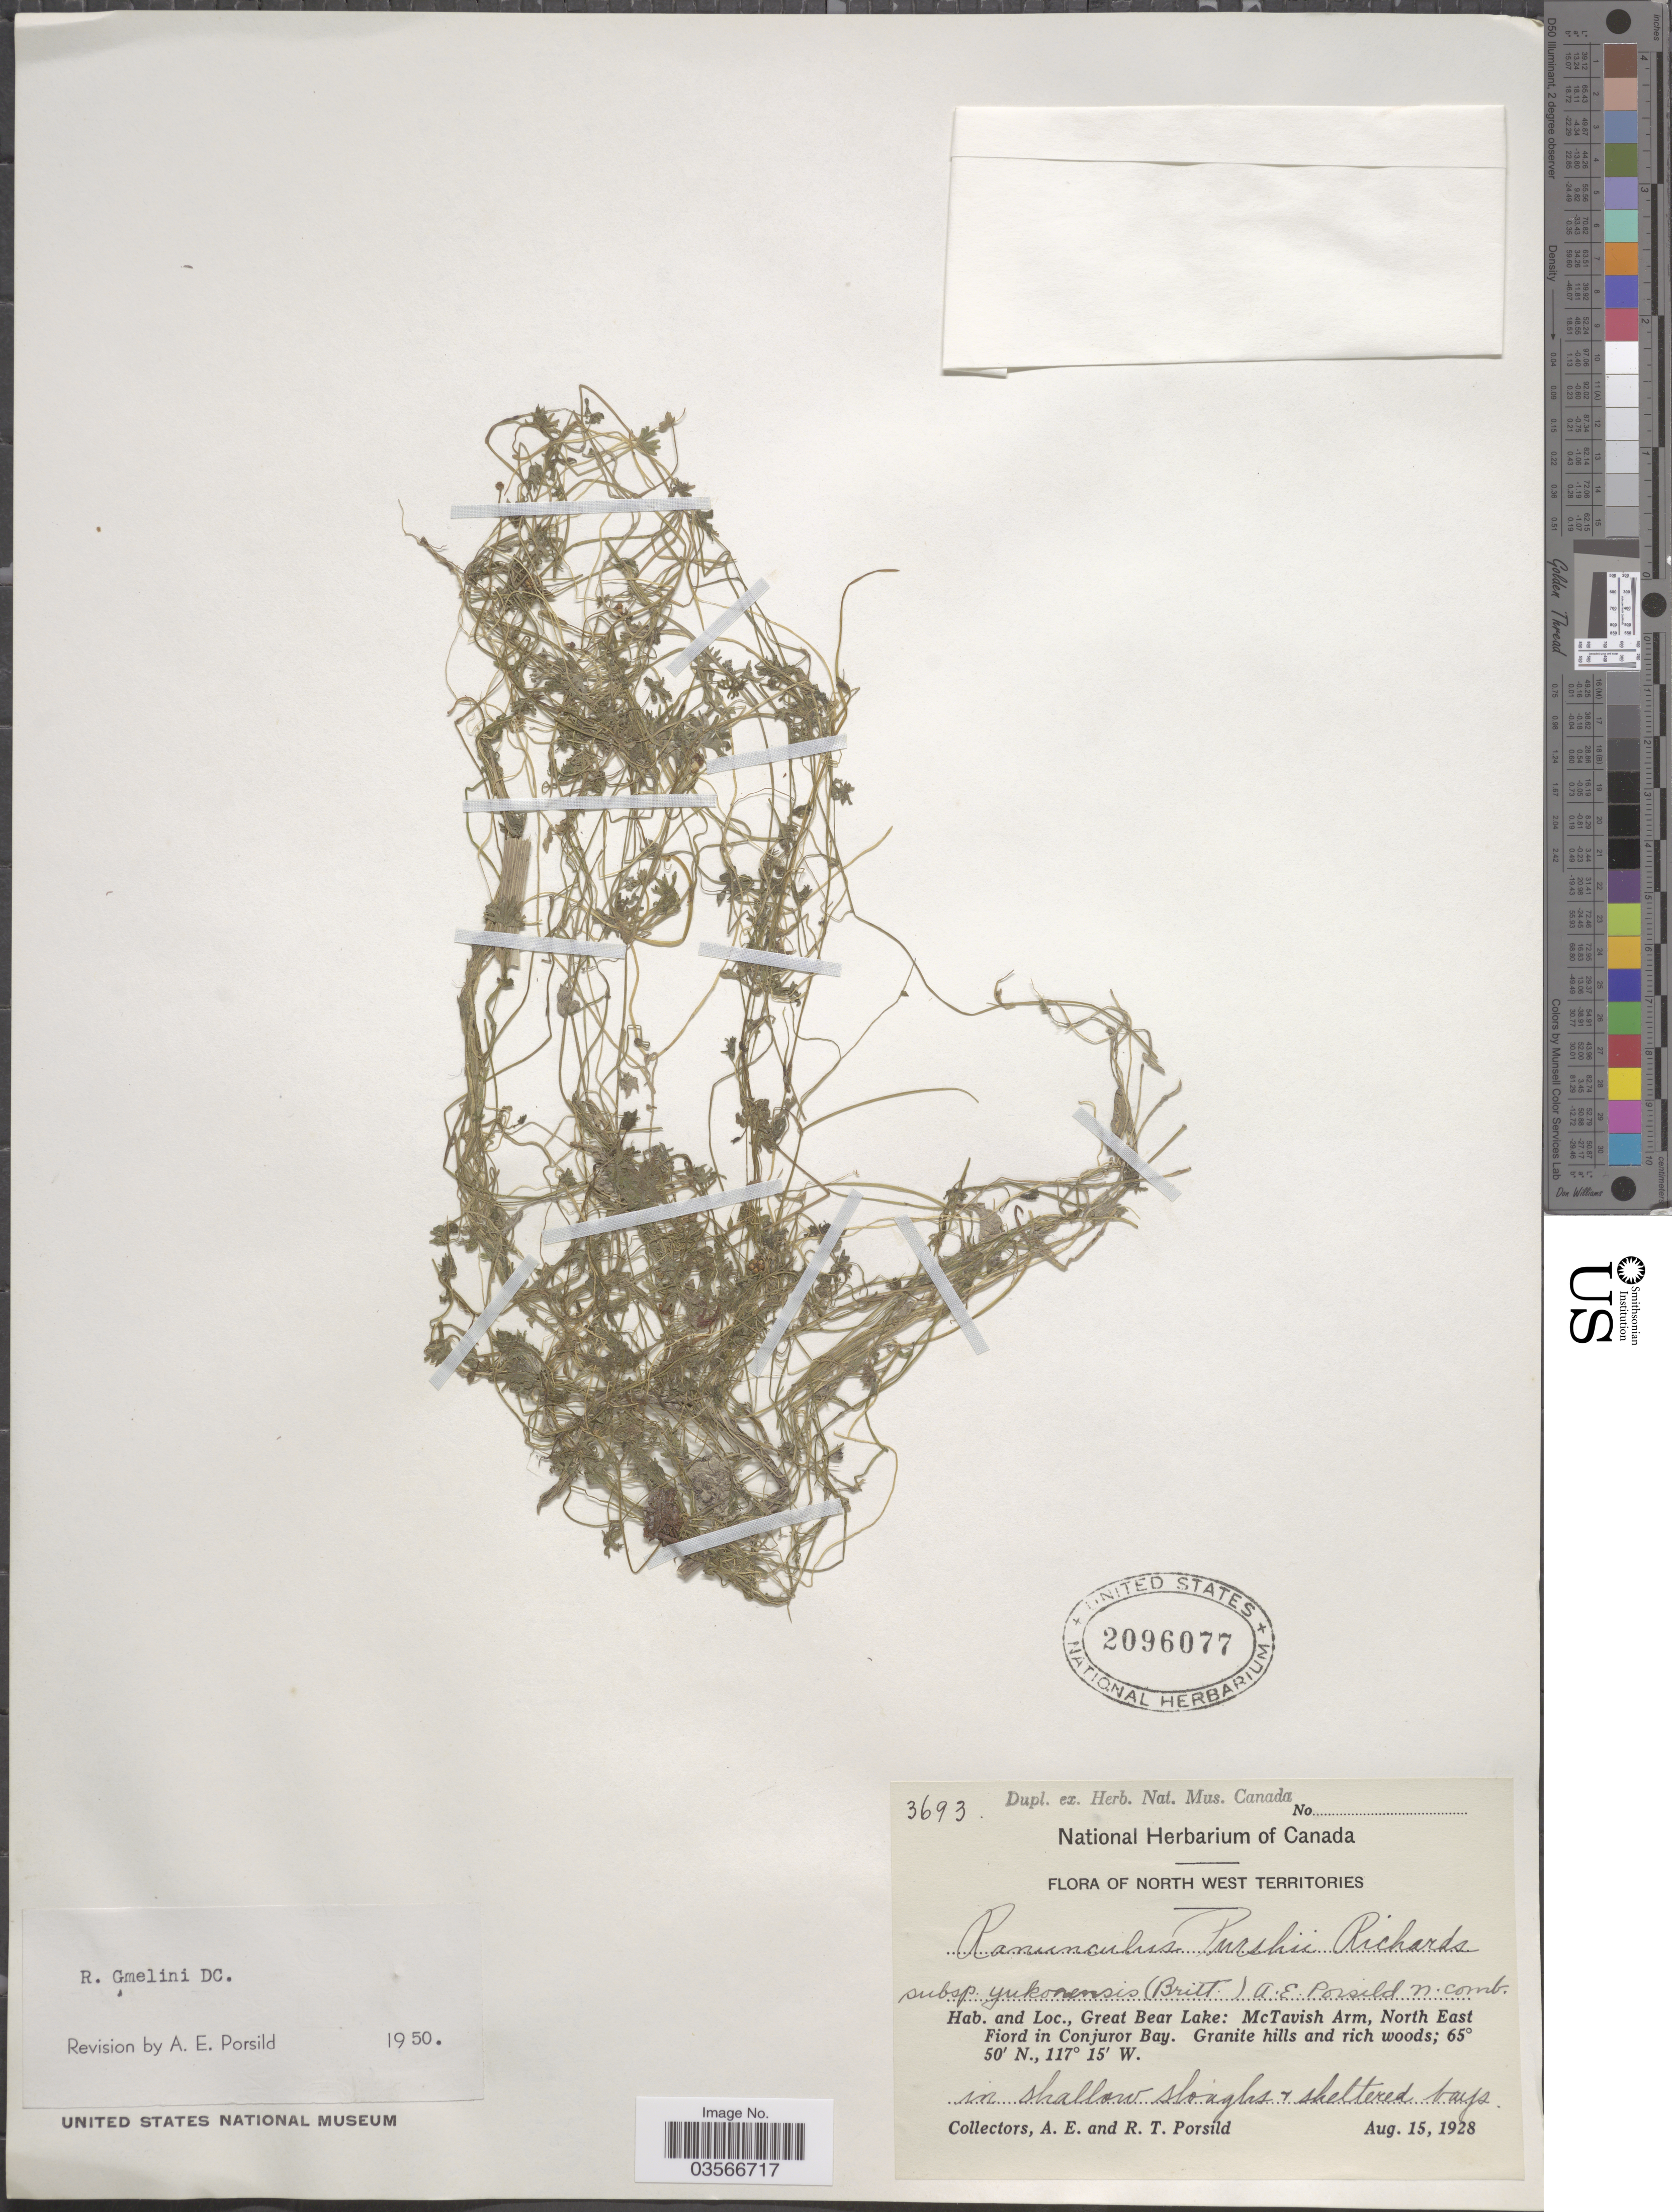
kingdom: Plantae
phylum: Tracheophyta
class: Magnoliopsida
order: Ranunculales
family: Ranunculaceae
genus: Ranunculus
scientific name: Ranunculus gmelinii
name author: DC.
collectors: A. E. Porsild & R. T. Porsild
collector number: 3693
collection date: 1928-08-15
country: Canada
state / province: Northwest Territories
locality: Great Bear Lake: McTavish Arm, North East Fiord in Conjuror Bay.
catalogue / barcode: US 2096077